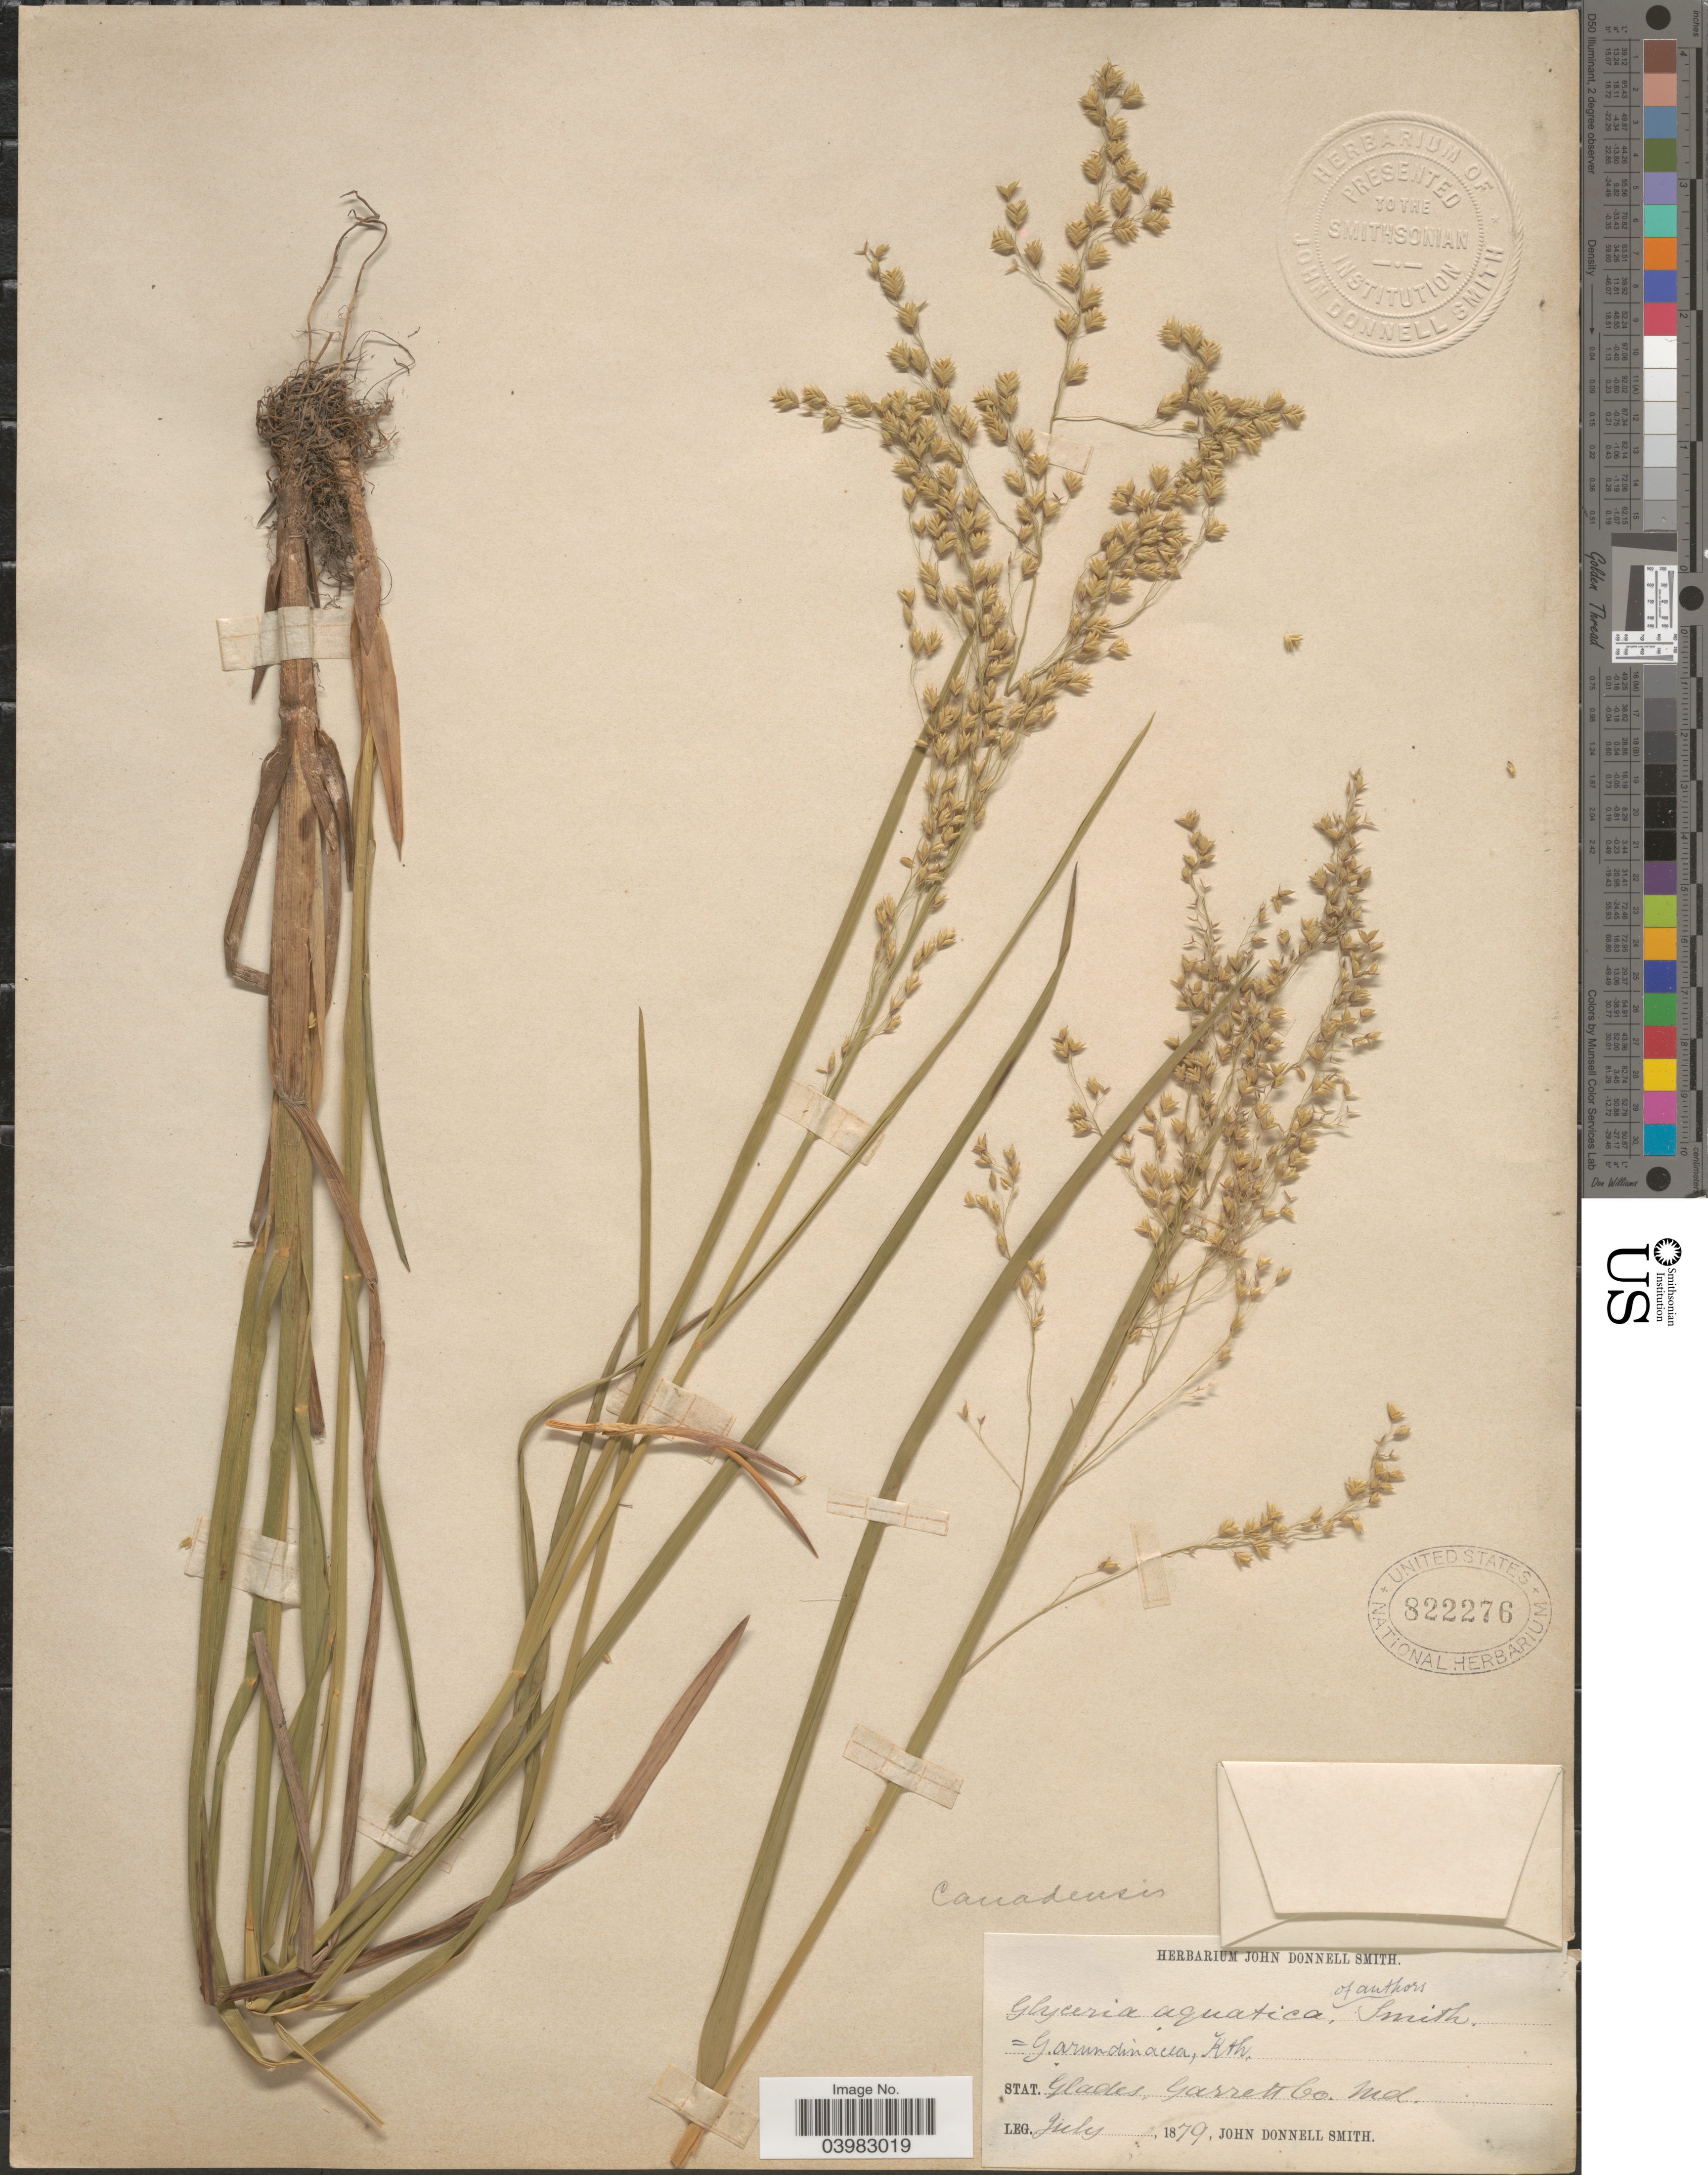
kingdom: Plantae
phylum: Tracheophyta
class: Liliopsida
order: Poales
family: Poaceae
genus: Glyceria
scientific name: Glyceria canadensis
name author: (Michx.) Trin.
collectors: J. Donnell Smith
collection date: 1879-07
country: United States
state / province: Maryland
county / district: Garrett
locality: Stat. Glades, Garrett Co.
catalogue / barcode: US 822276